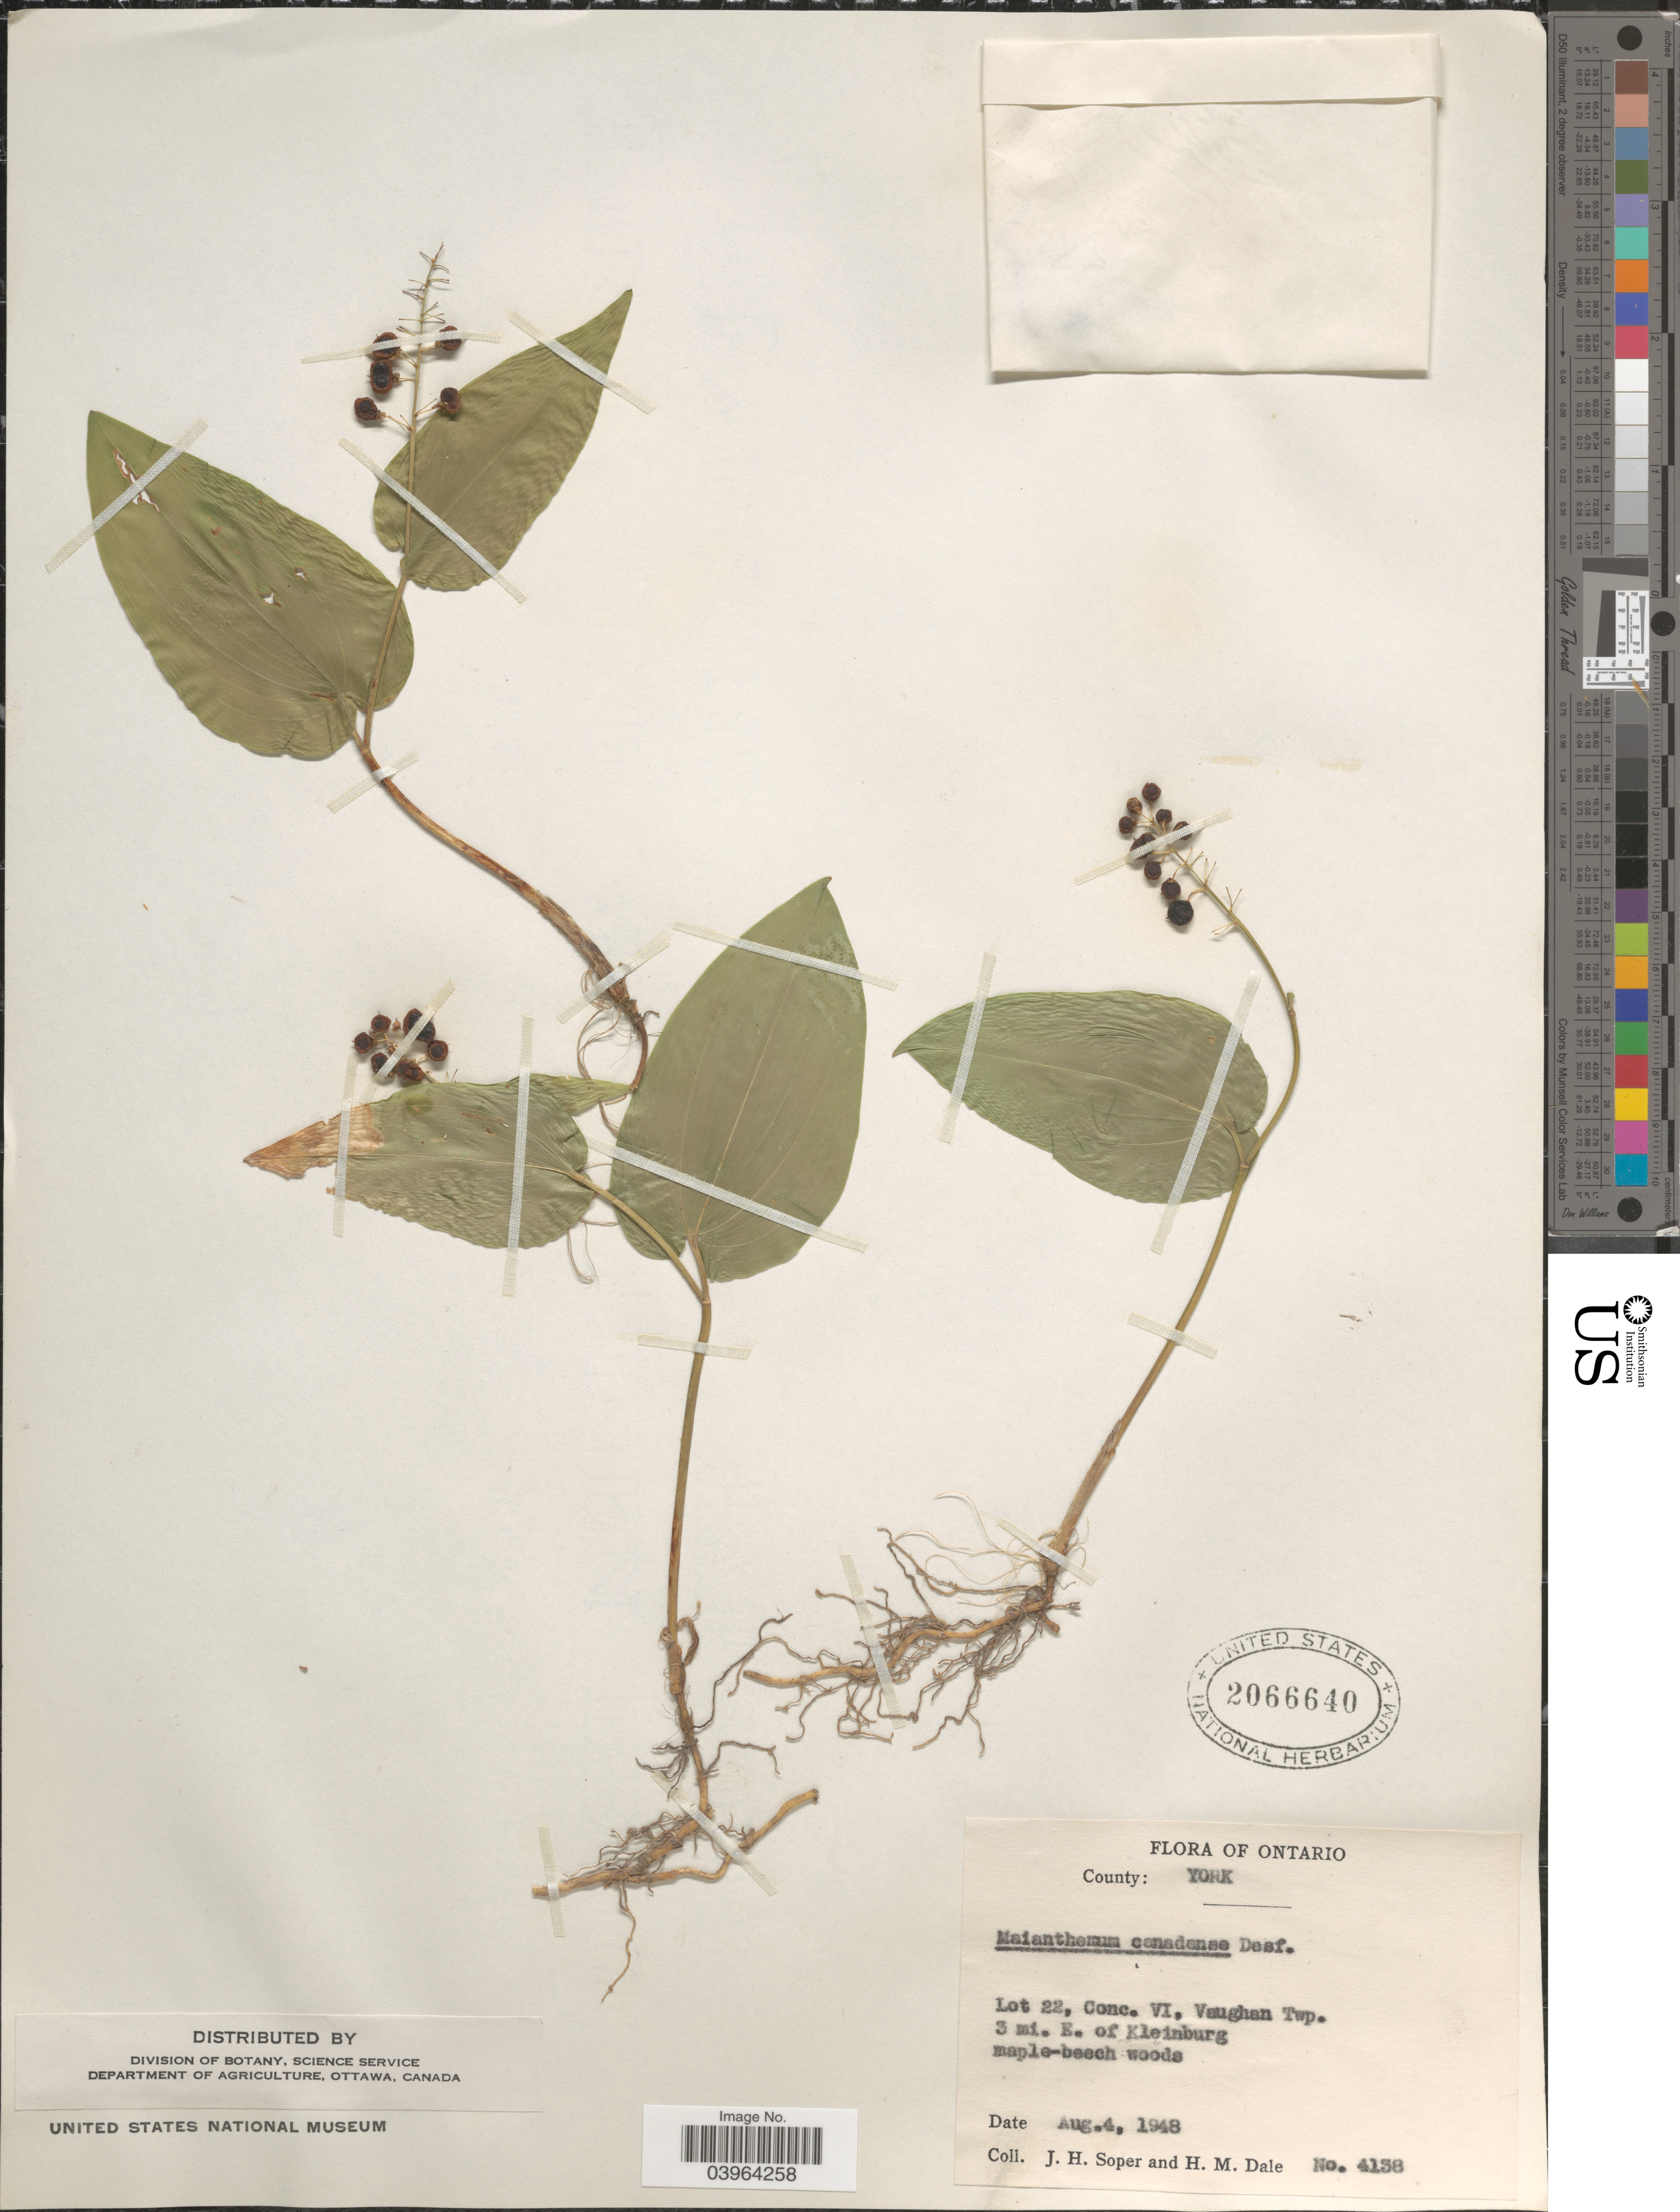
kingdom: Plantae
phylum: Tracheophyta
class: Liliopsida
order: Asparagales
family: Asparagaceae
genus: Maianthemum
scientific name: Maianthemum canadense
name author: Desf.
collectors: J. H. Soper & H. M. Dale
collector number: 4138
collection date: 1948-08-04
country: Canada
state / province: Ontario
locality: County: York. Lot 22, Conc, VI, Vaughan Twp. 3 mi. E. of Kleinburg.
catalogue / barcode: US 2066640